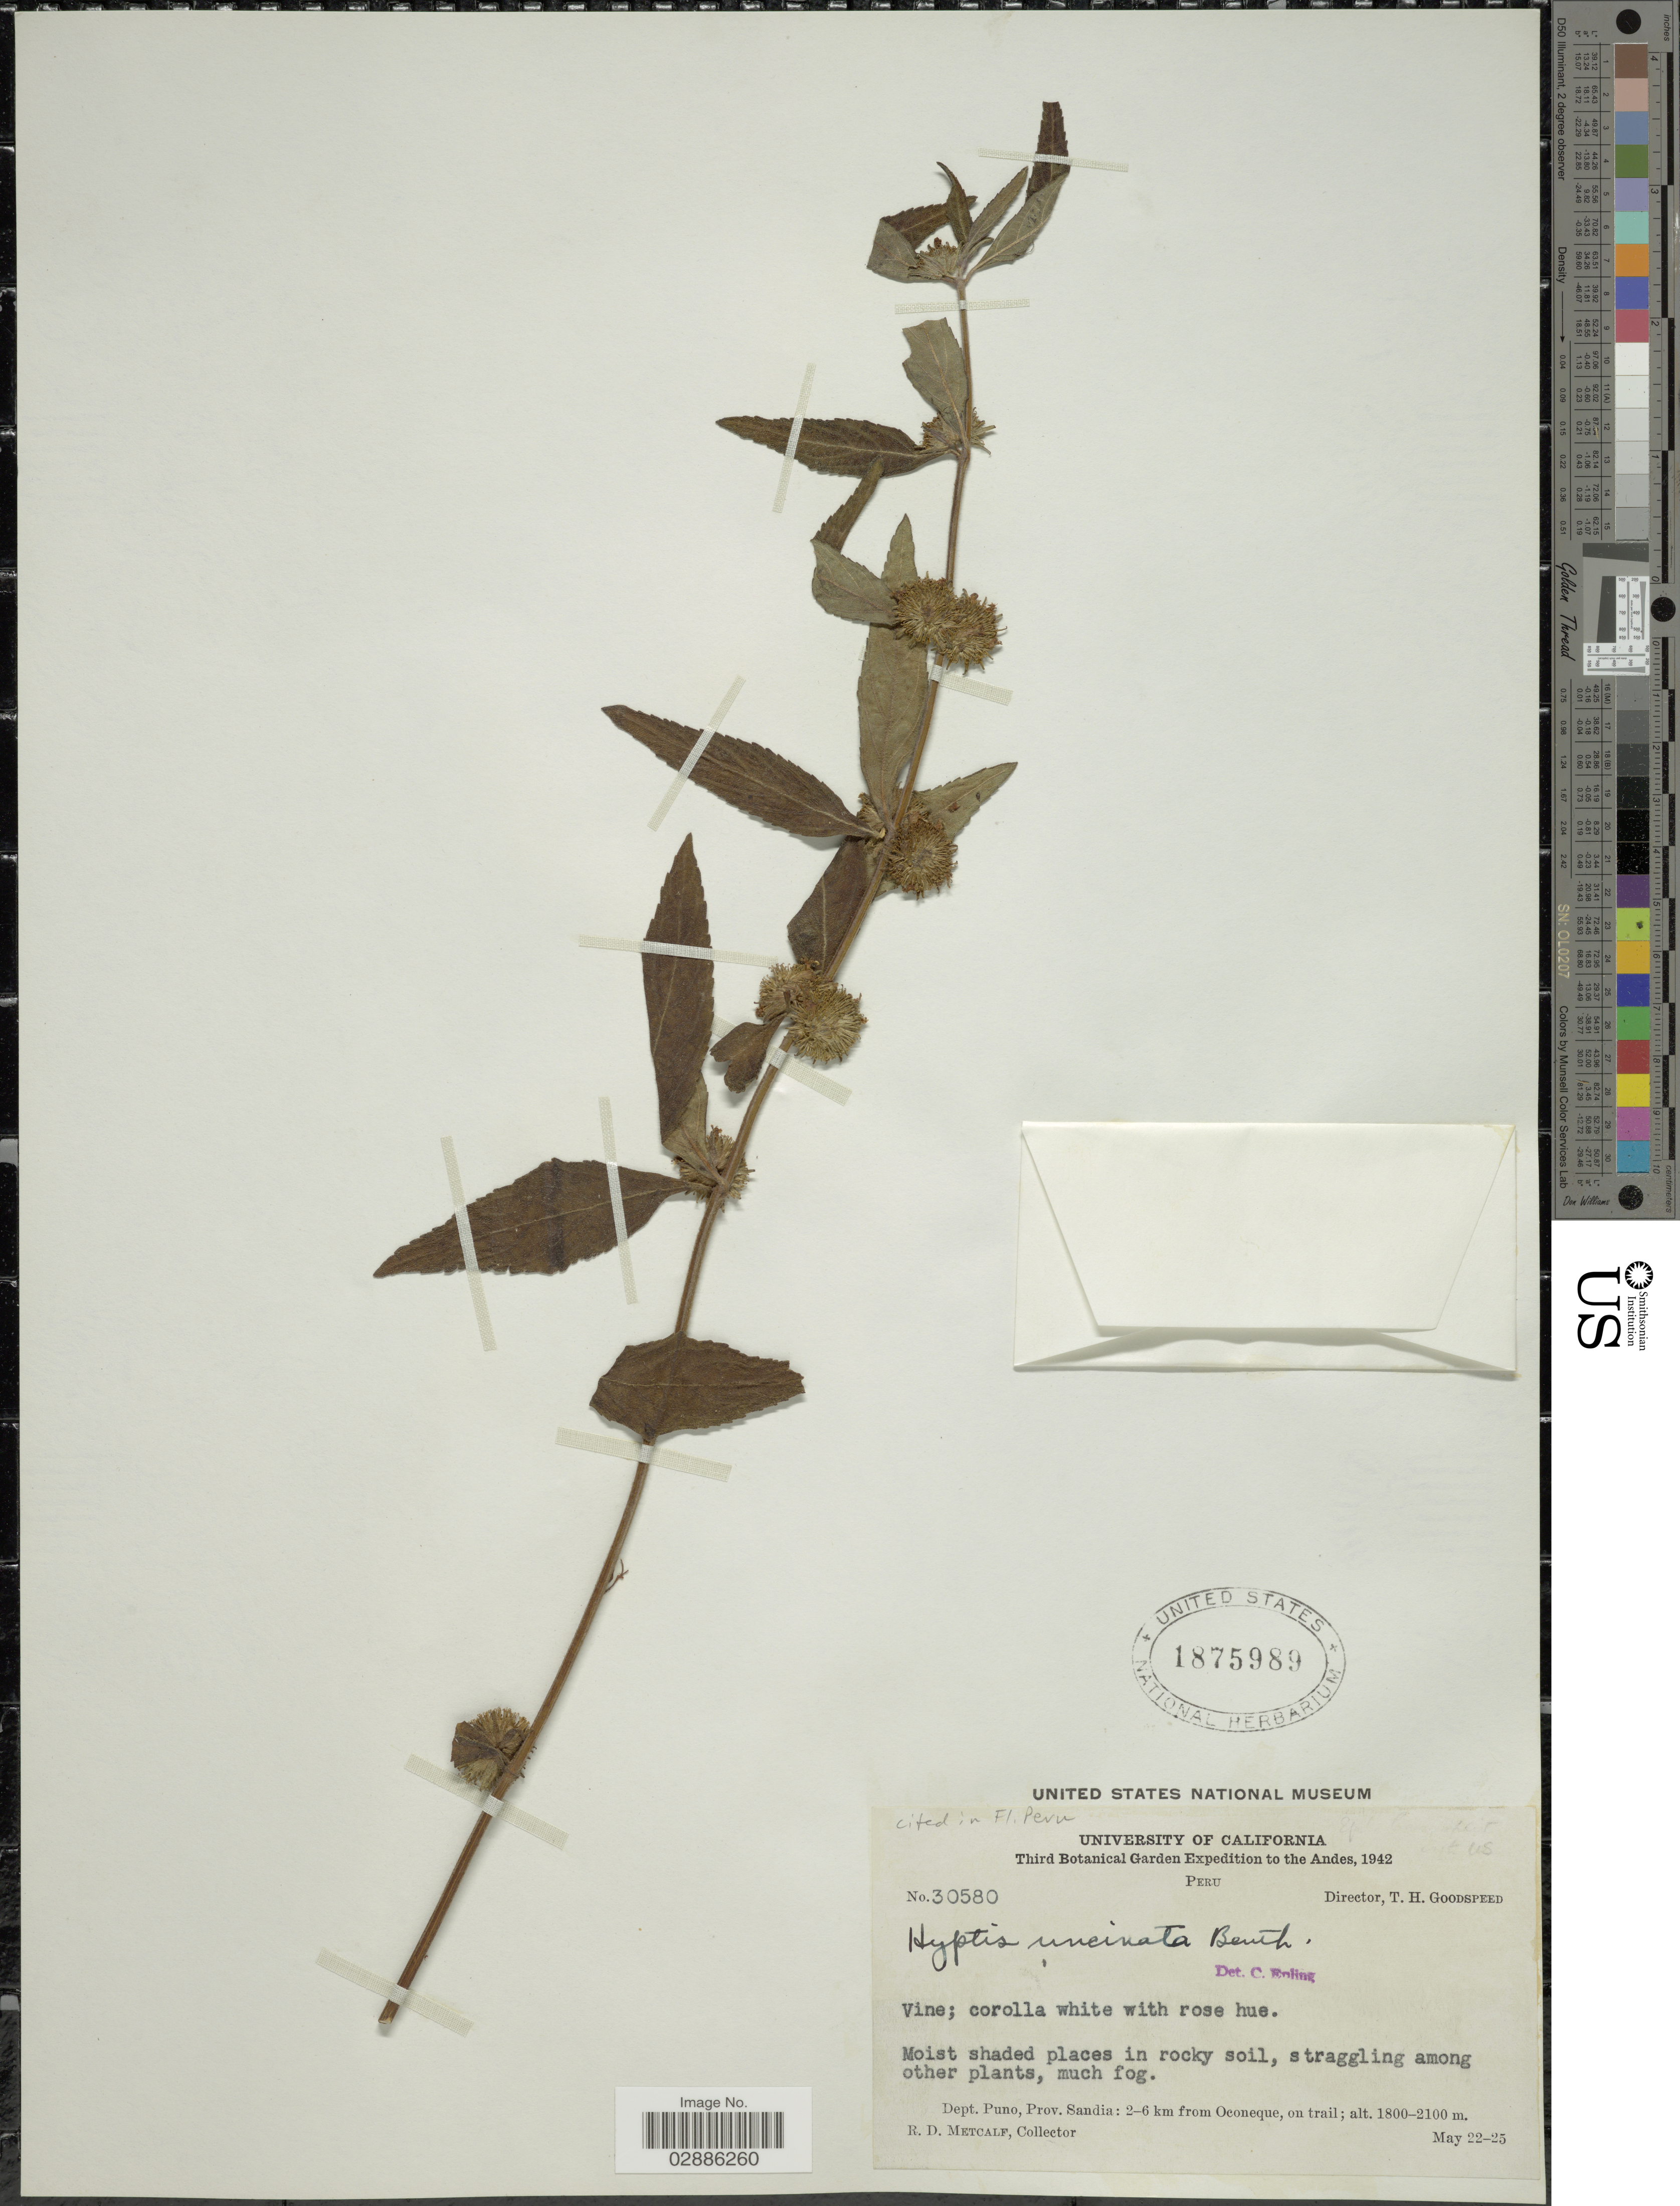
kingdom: Plantae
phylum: Tracheophyta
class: Magnoliopsida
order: Lamiales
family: Lamiaceae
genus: Hyptis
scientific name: Hyptis uncinata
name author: Benth.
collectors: R. D. Metcalf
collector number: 30580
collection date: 1942-05-22/1942-05-25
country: Peru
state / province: Puno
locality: The Andes, Prov. Sandia: 2-6 km from Oconeque, on trail.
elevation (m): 1800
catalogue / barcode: US 1875989